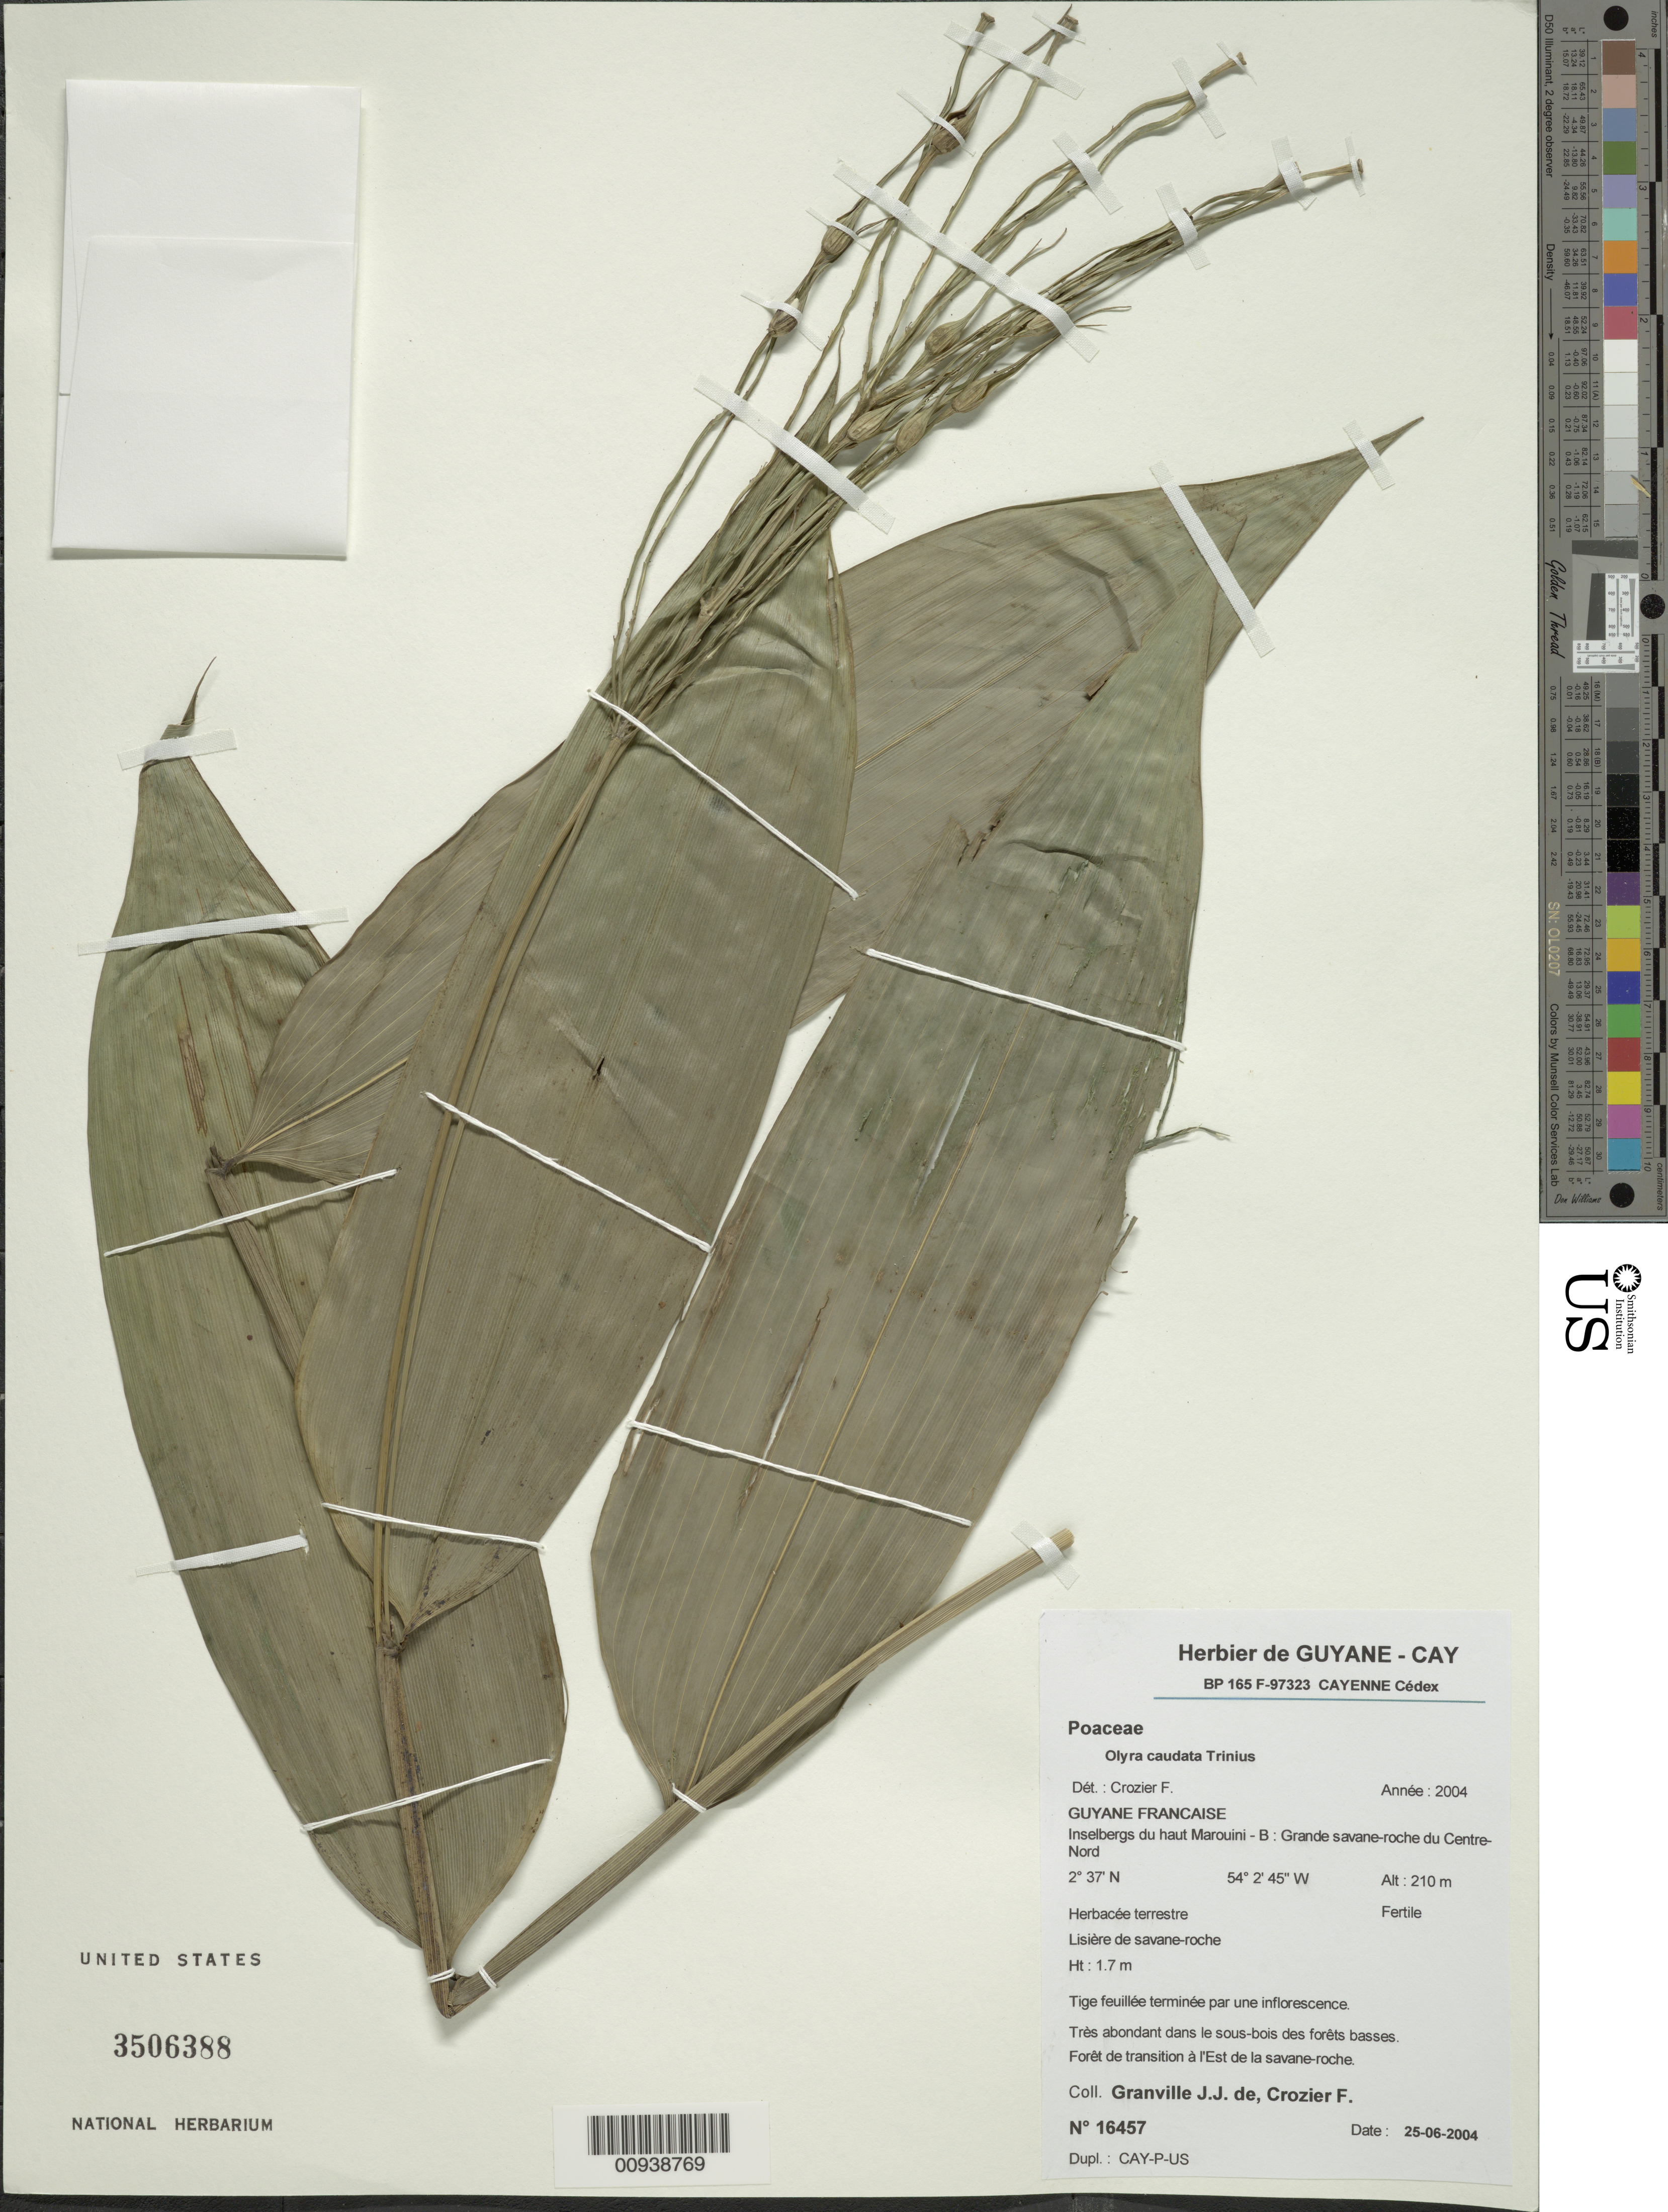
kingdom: Plantae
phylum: Tracheophyta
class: Liliopsida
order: Poales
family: Poaceae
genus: Olyra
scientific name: Olyra caudata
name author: Trin.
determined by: Crozier, F.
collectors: J.-J. de Granville & F. Crozier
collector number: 16457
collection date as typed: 25-Jun-04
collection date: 2004-06-25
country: French Guiana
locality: Haut Marouini-B; grande savane-roche du Centre-Nord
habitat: Lisière de savane-roche, forê de transition l'est de la savene-roche; dans le sous bois des forêts basses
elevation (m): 210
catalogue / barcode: US 3506388